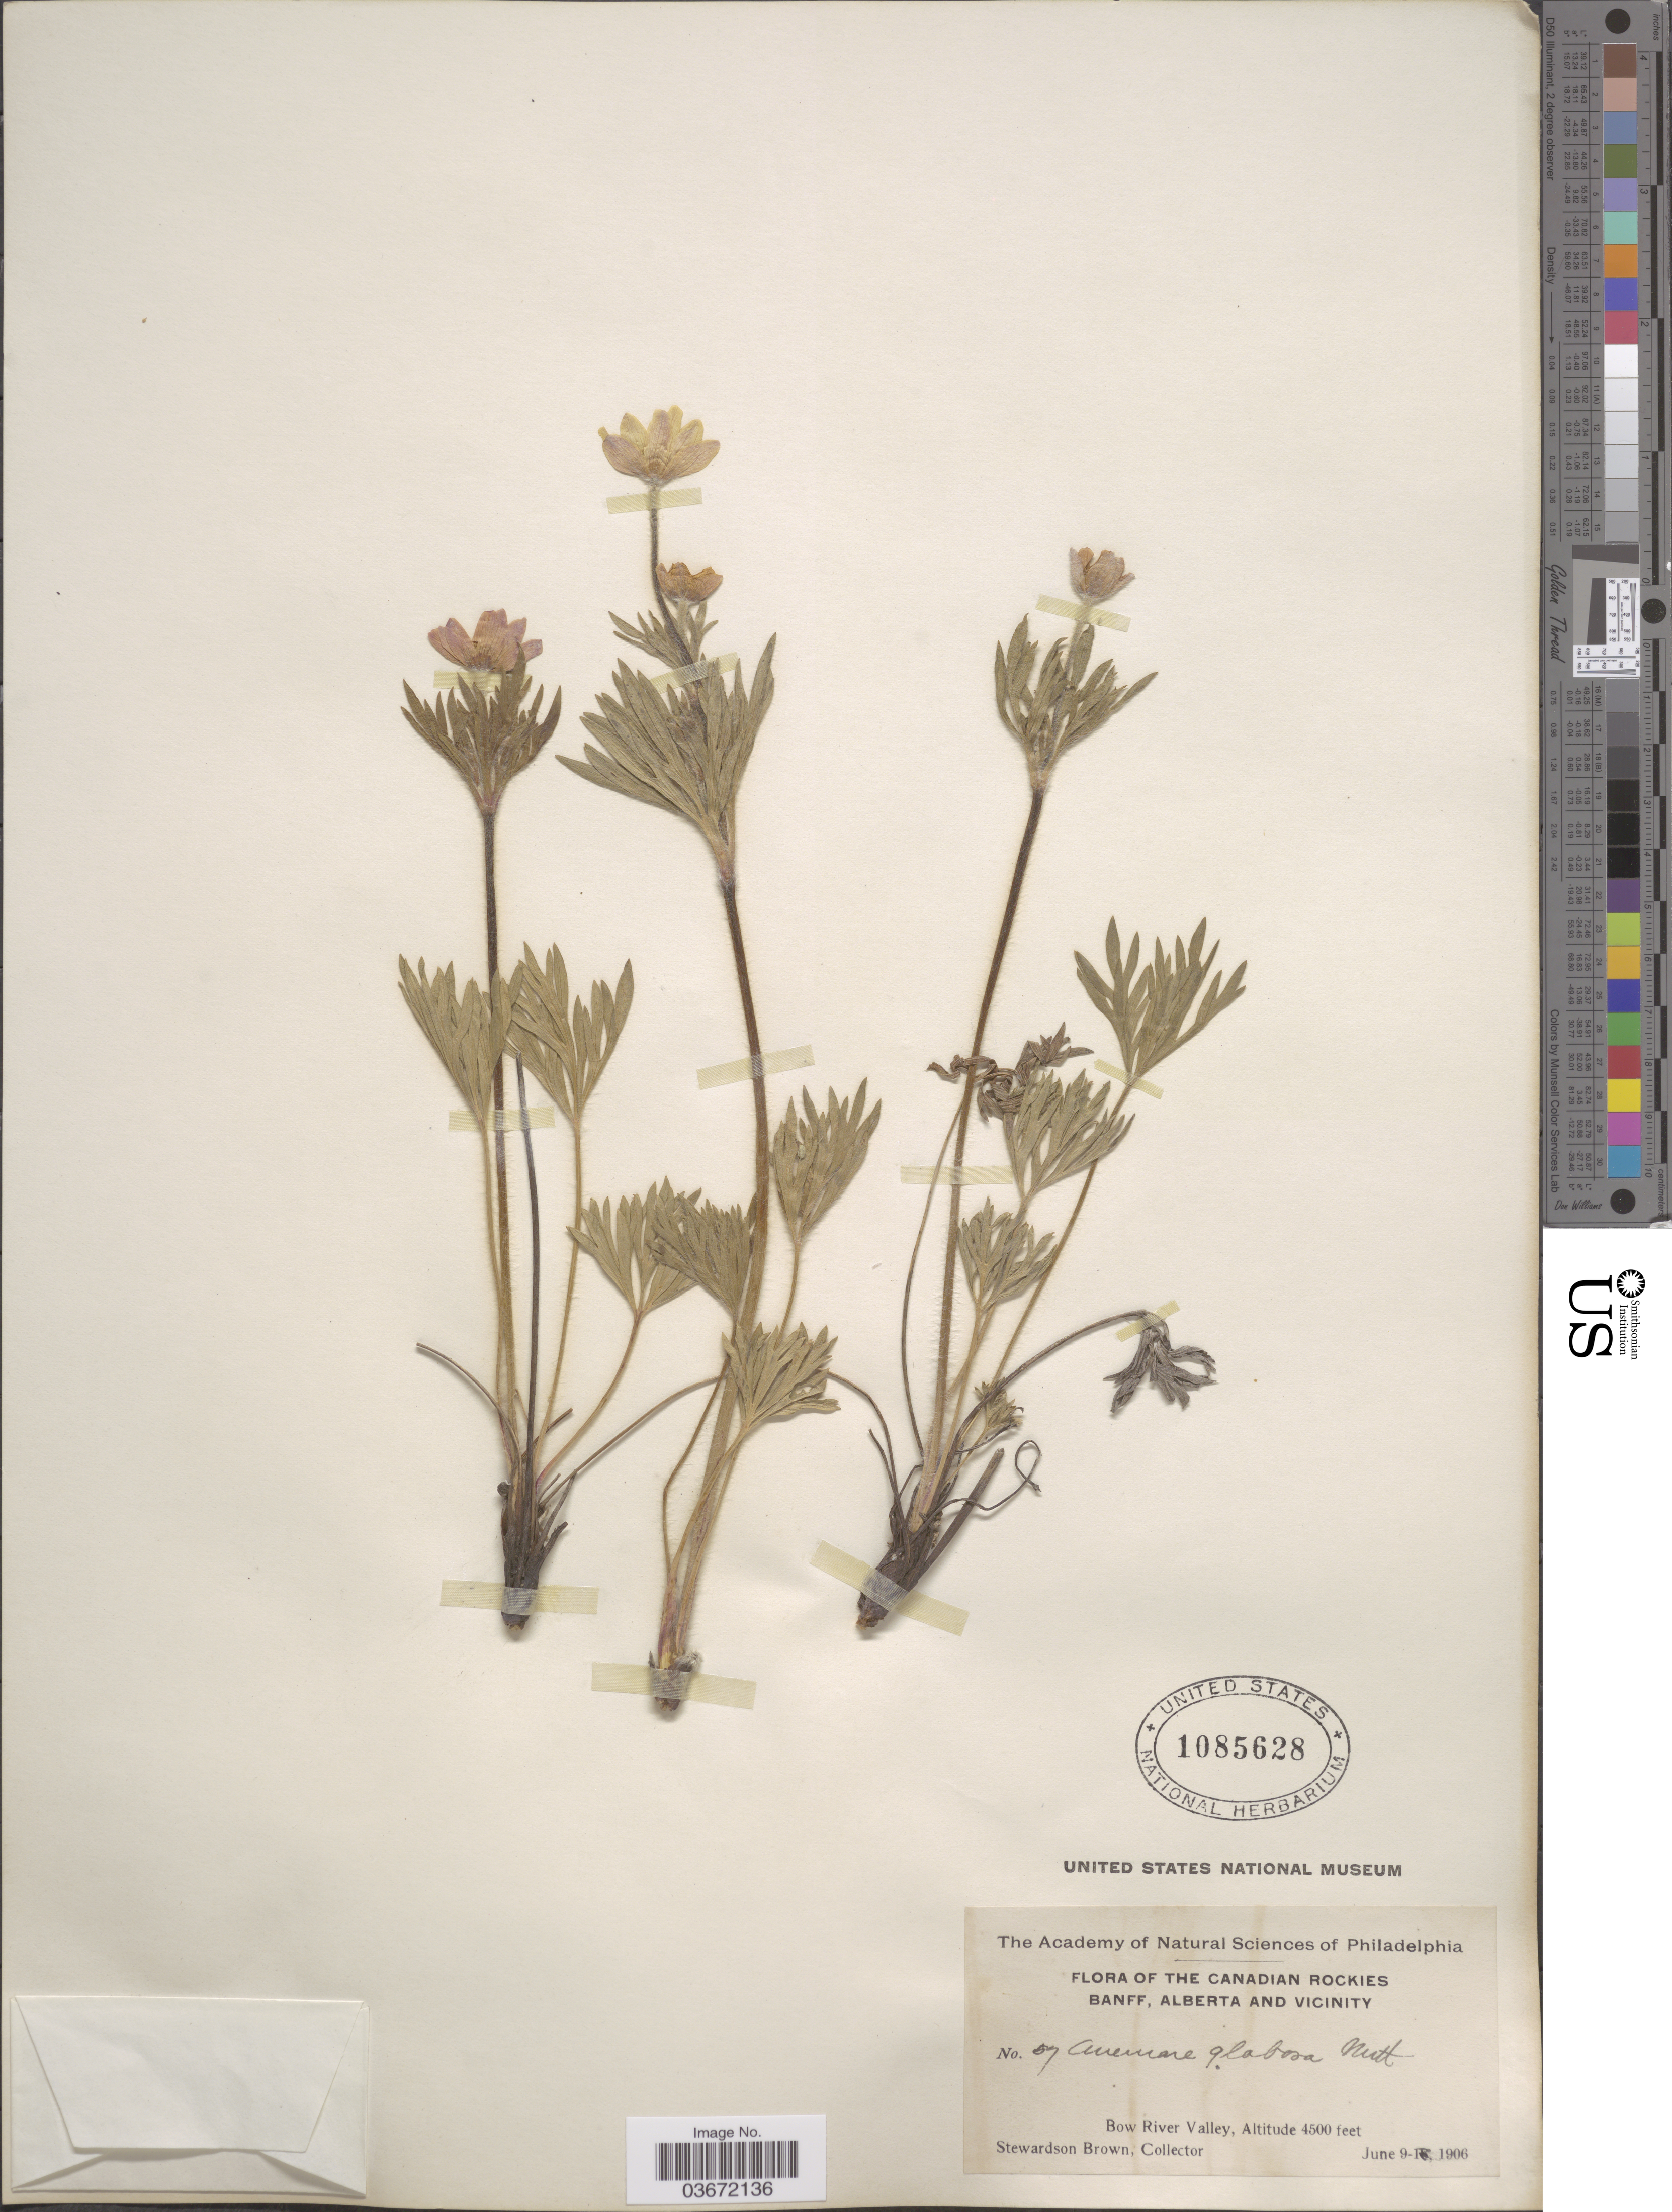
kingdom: Plantae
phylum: Tracheophyta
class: Magnoliopsida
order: Ranunculales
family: Ranunculaceae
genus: Anemone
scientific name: Anemone multifida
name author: Poir.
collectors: S. Brown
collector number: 57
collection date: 1906-06-09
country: Canada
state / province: Alberta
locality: The Canadian Rockies. Banff, Alberta and vicinity. Bow River Valley.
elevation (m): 1372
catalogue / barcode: US 1085628